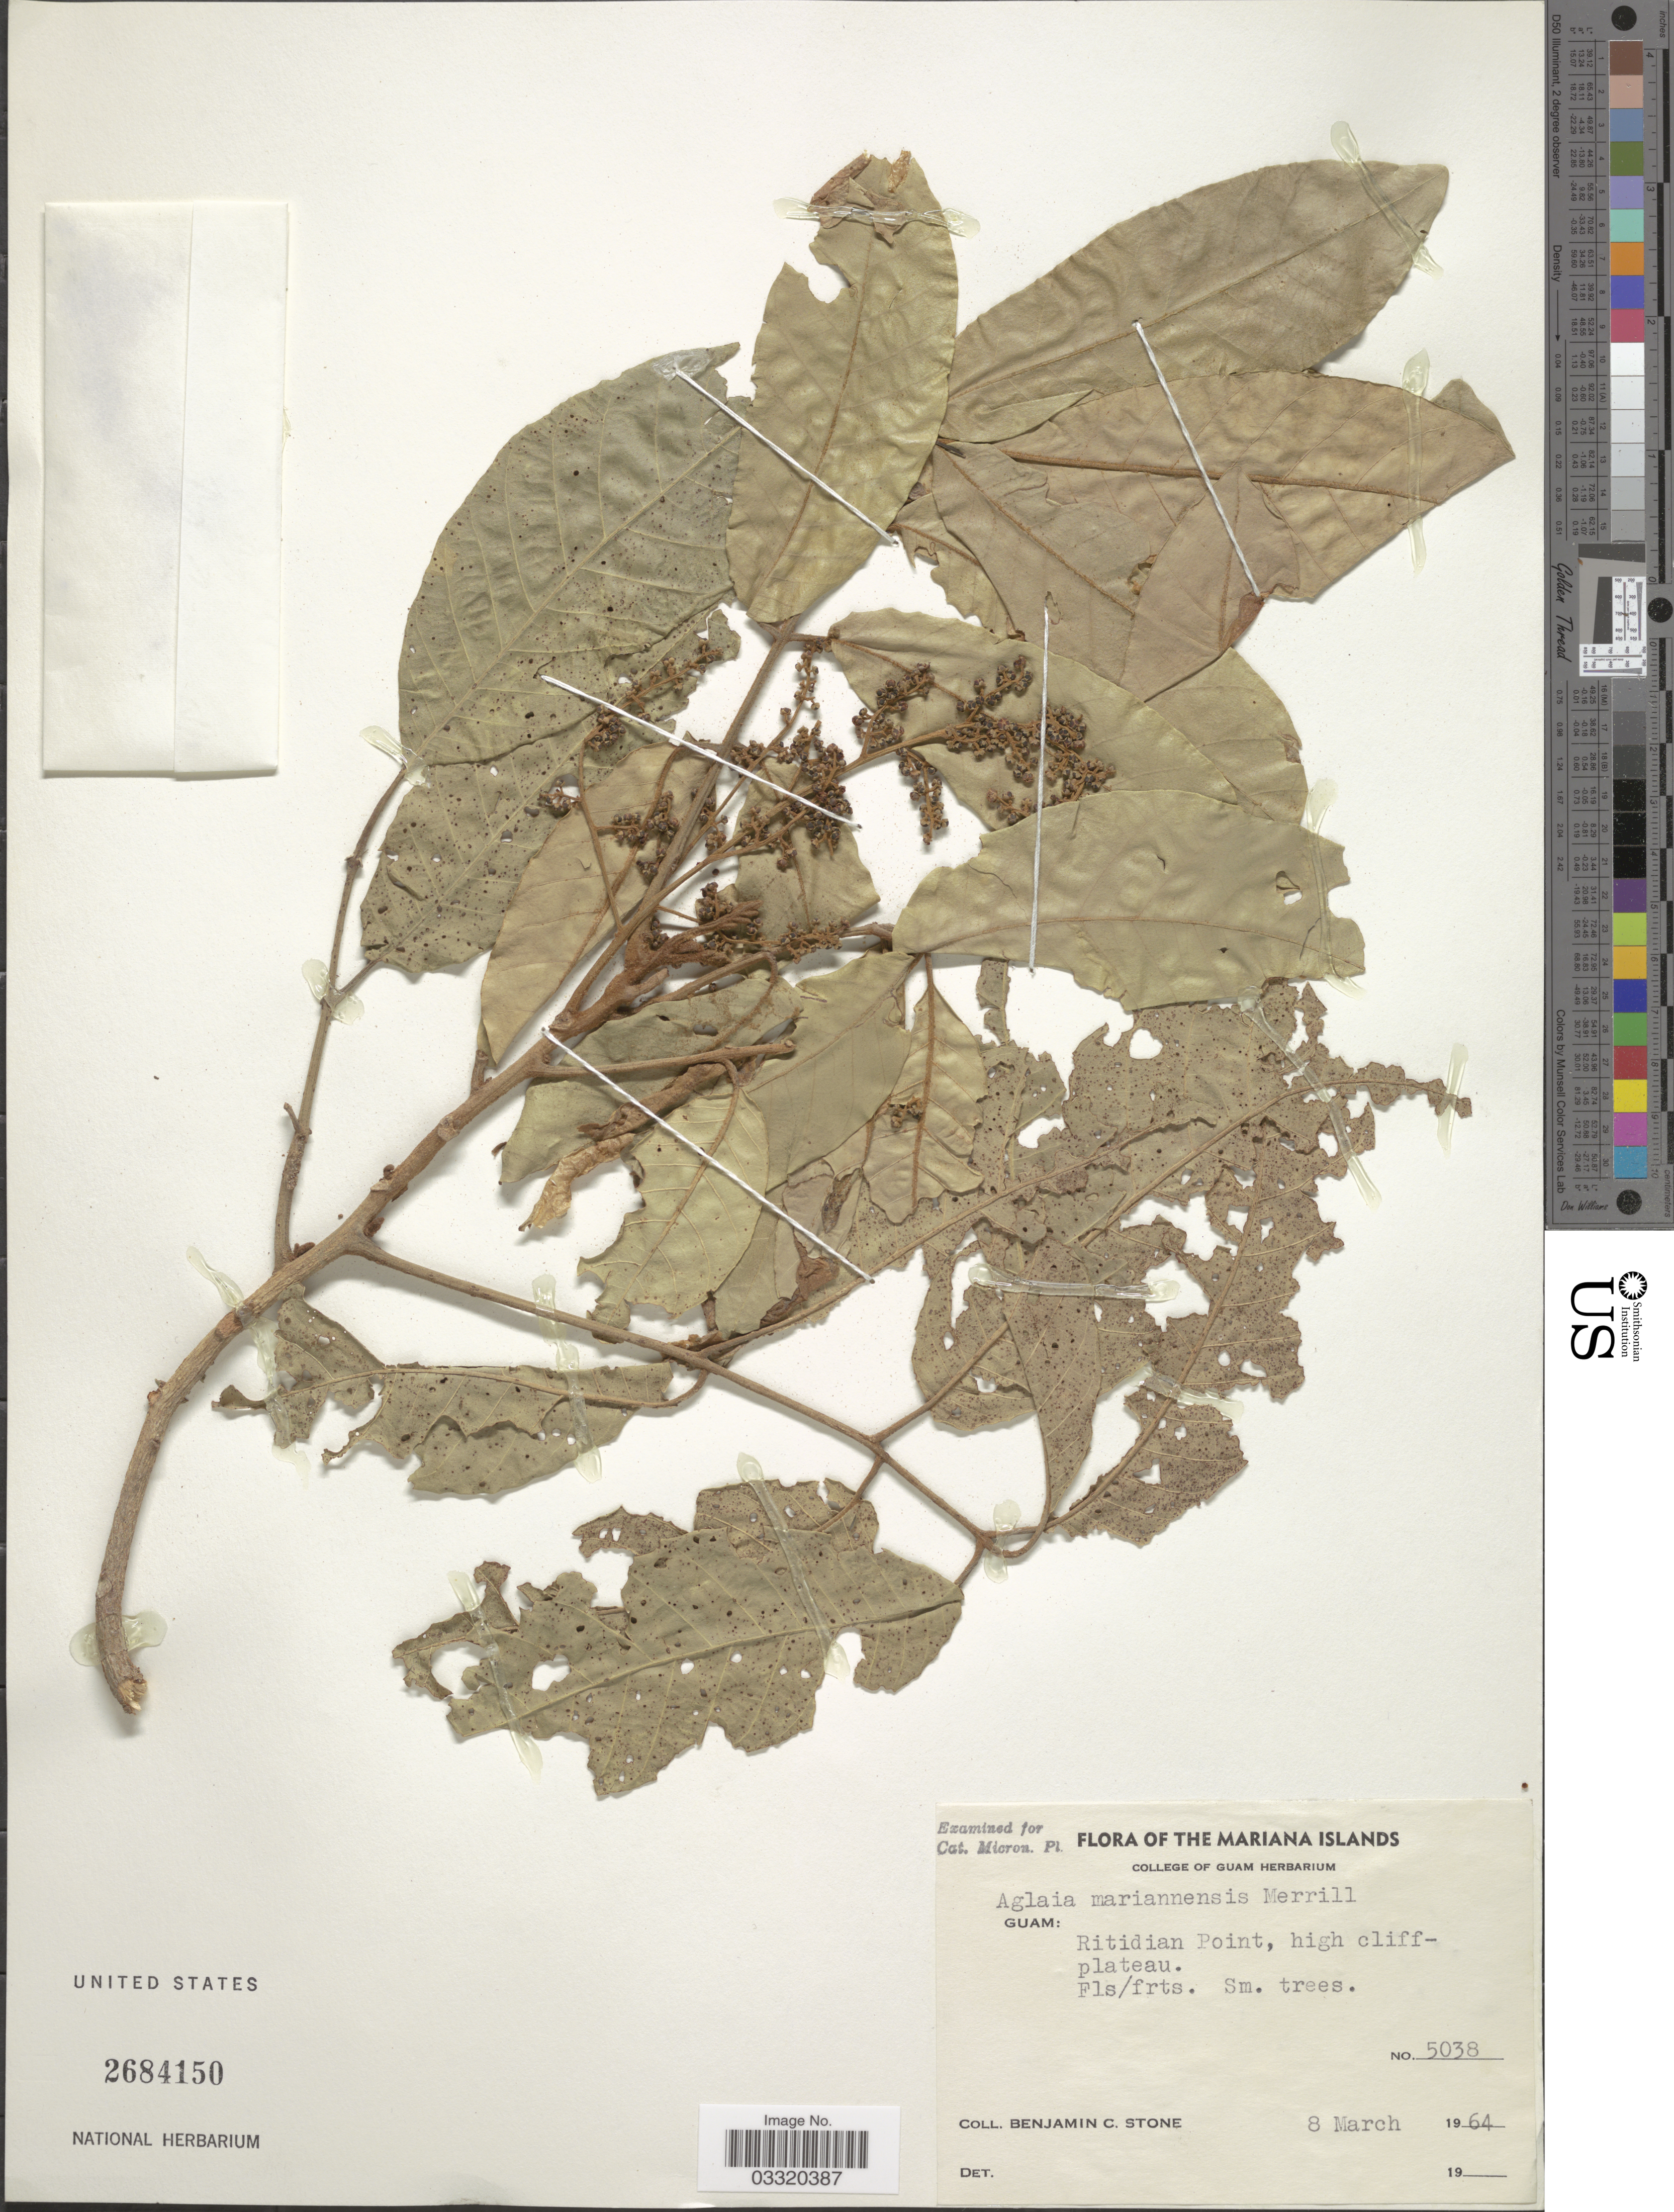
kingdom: Plantae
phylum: Tracheophyta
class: Magnoliopsida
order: Sapindales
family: Meliaceae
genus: Aglaia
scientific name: Aglaia mariannensis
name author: Merr.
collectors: B. C. Stone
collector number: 5038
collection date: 1964-03-08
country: Guam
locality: Mariana Islands. Ritidian Point, high cliff plateau.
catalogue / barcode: US 2684150